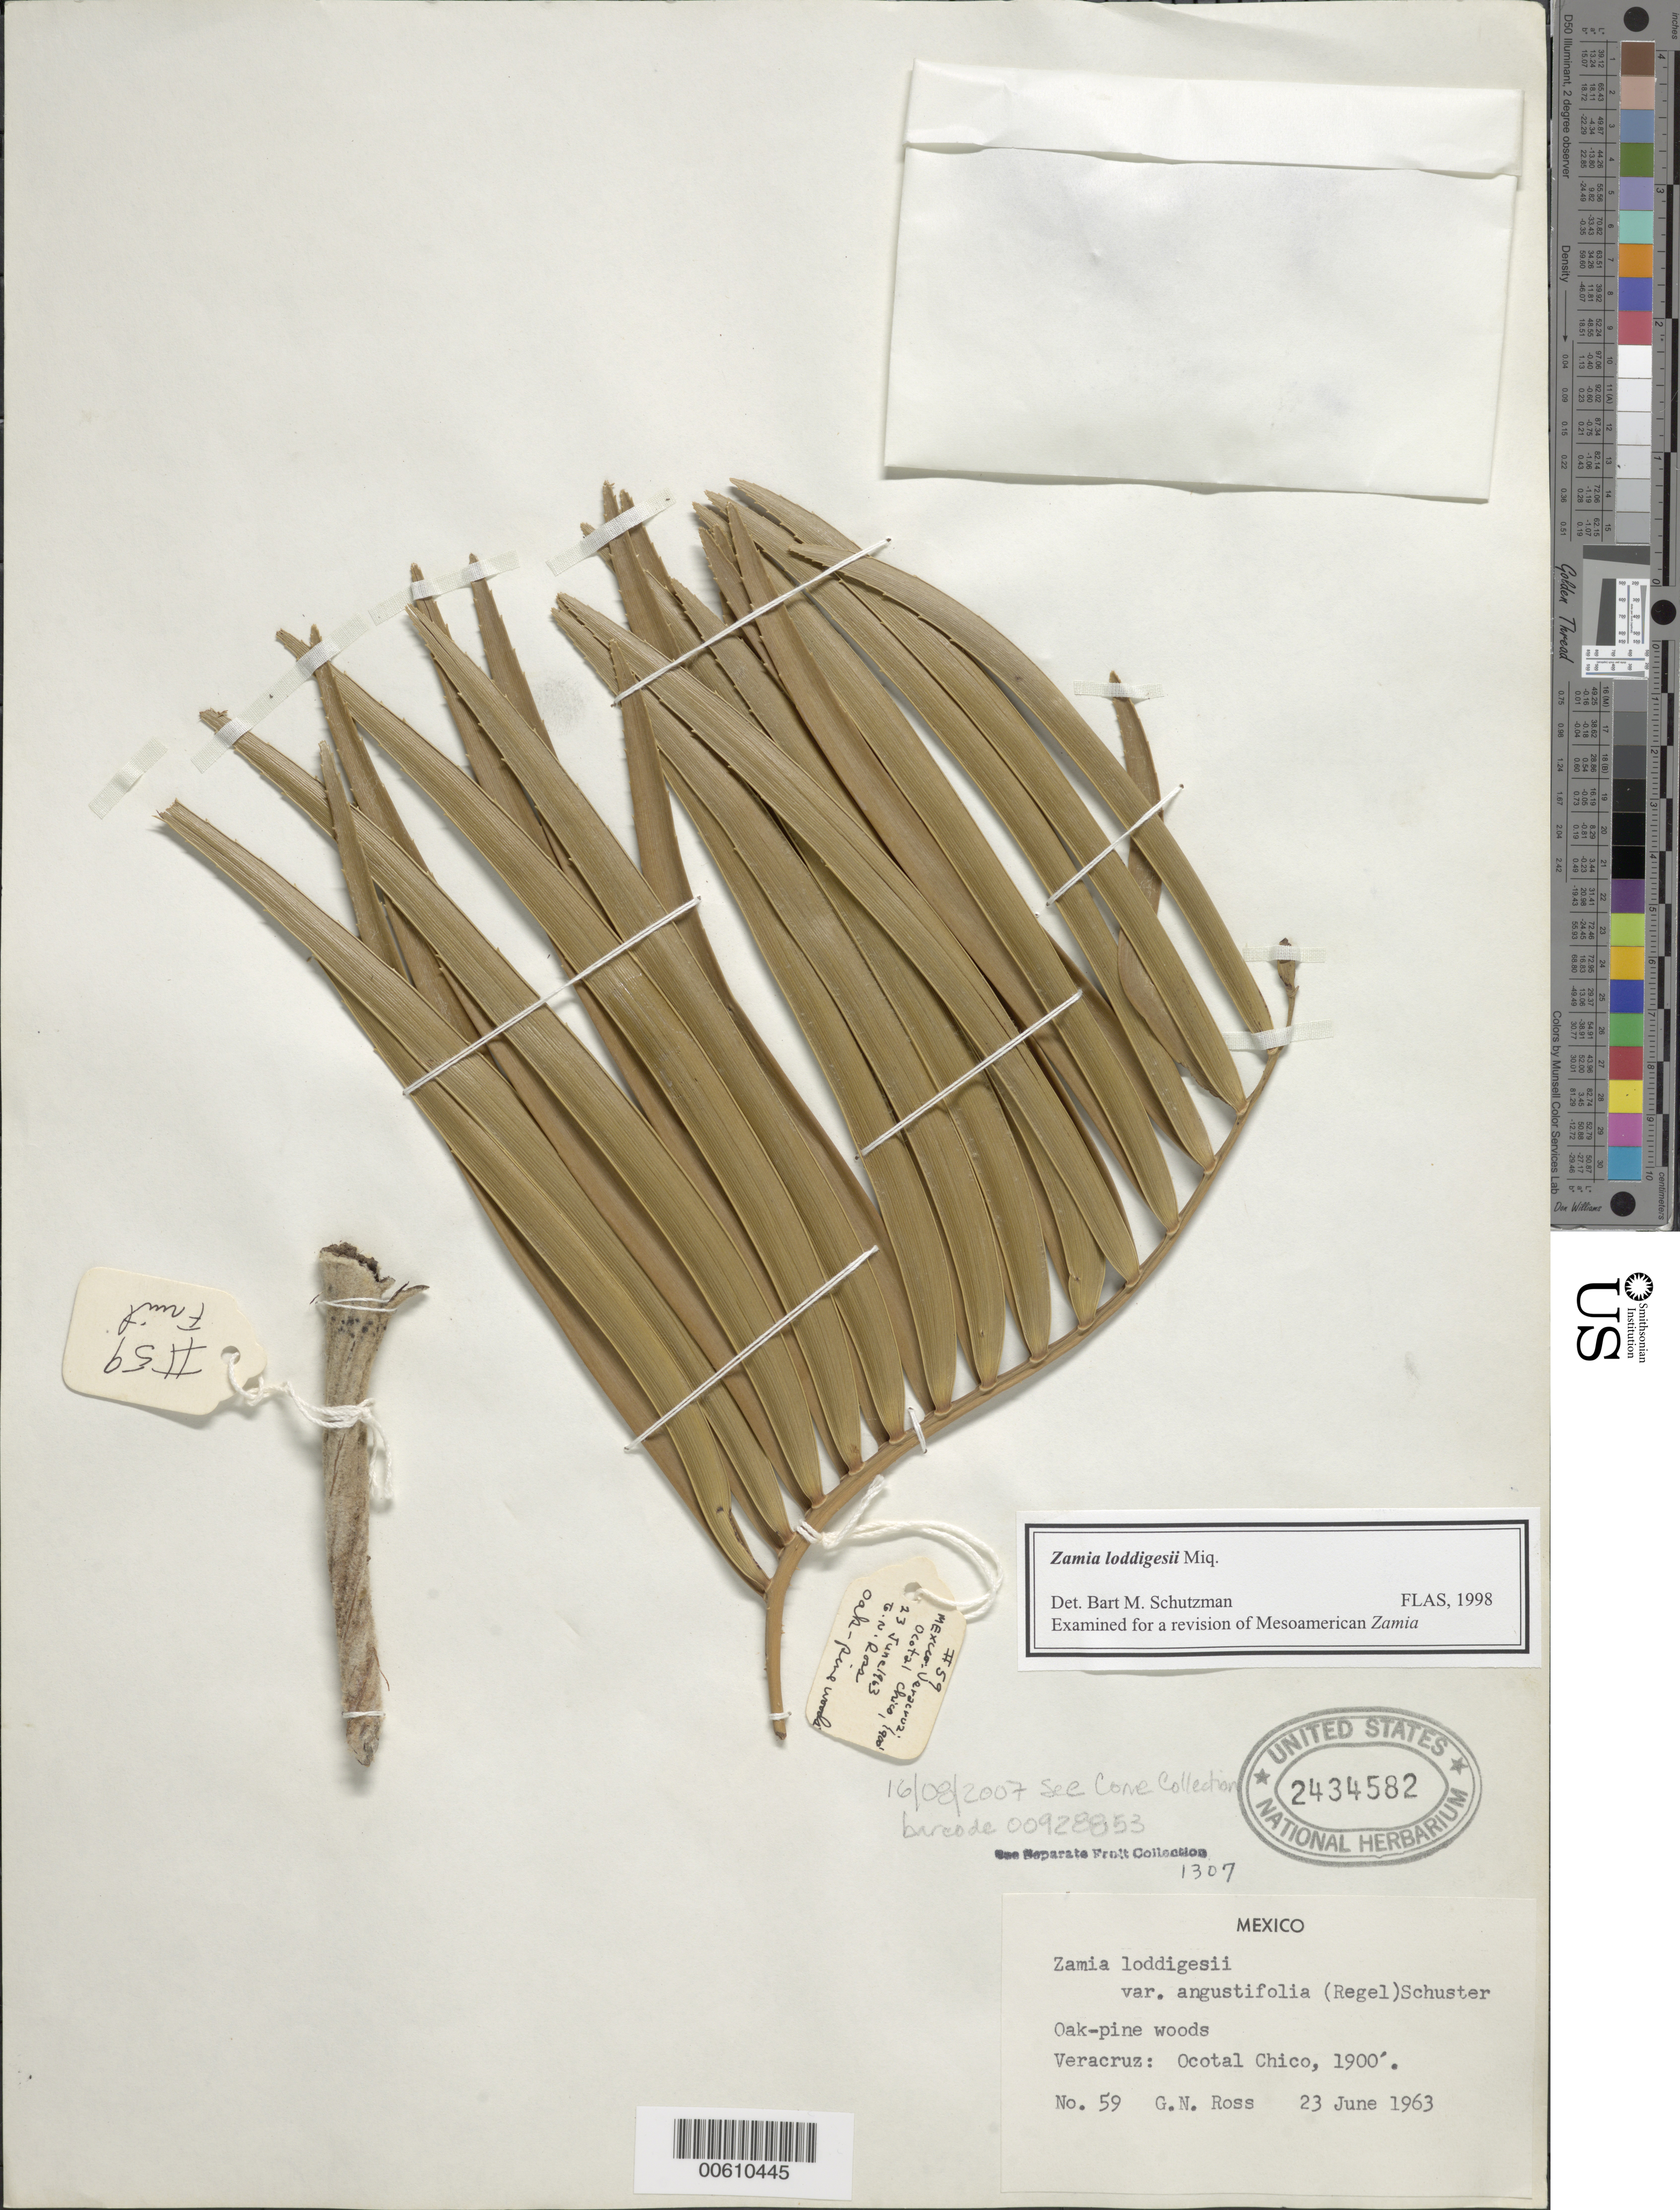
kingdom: Plantae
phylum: Tracheophyta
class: Cycadopsida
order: Cycadales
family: Zamiaceae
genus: Zamia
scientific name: Zamia loddigesii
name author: Miq.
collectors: G. N. Ross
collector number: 59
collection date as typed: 23 Jun 1963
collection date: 1963-06-23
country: Mexico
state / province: Veracruz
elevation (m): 579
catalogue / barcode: US 2434582